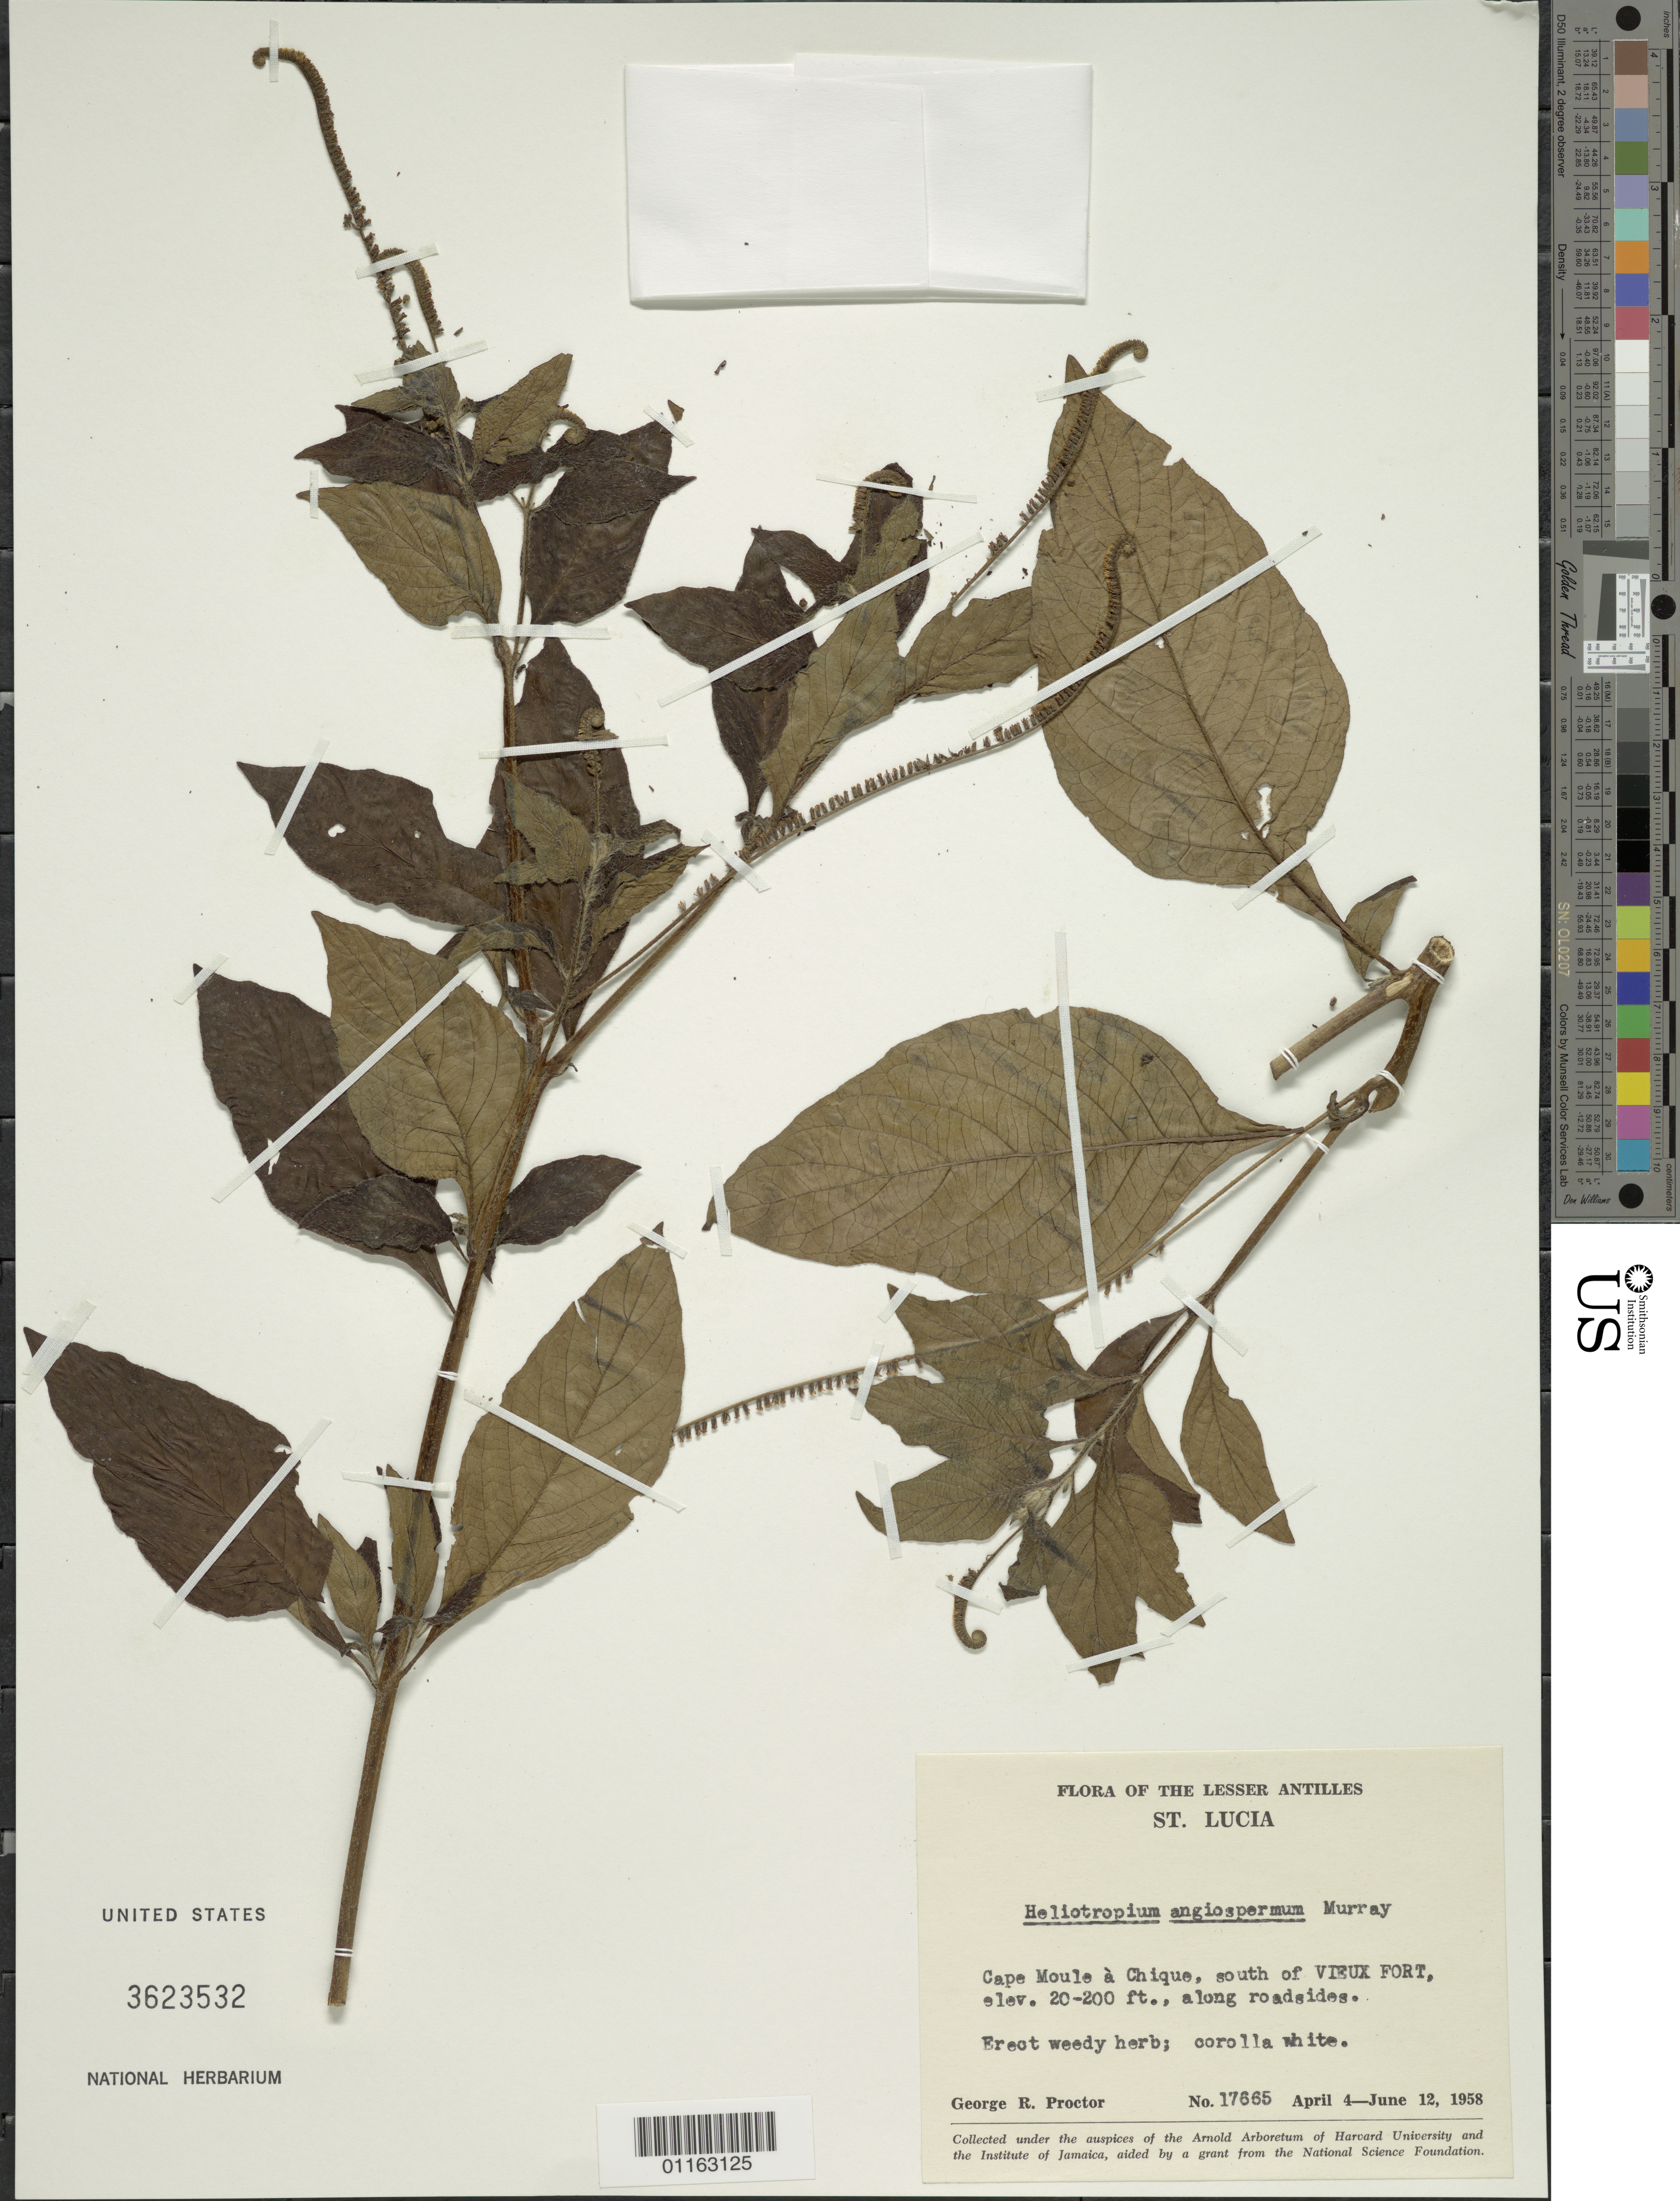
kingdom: Plantae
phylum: Tracheophyta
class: Magnoliopsida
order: Boraginales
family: Heliotropiaceae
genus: Heliotropium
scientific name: Heliotropium angiospermum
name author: Murray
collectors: G. R. Proctor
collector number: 17665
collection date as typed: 04 Apr 1958 to 12 Jun 1958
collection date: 1958-04-04/1958-06-12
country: St. Lucia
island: St. Lucia I.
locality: Cape Moule a Chique, S of Vieux Fort; along roadsides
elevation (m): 6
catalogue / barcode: US 3623532